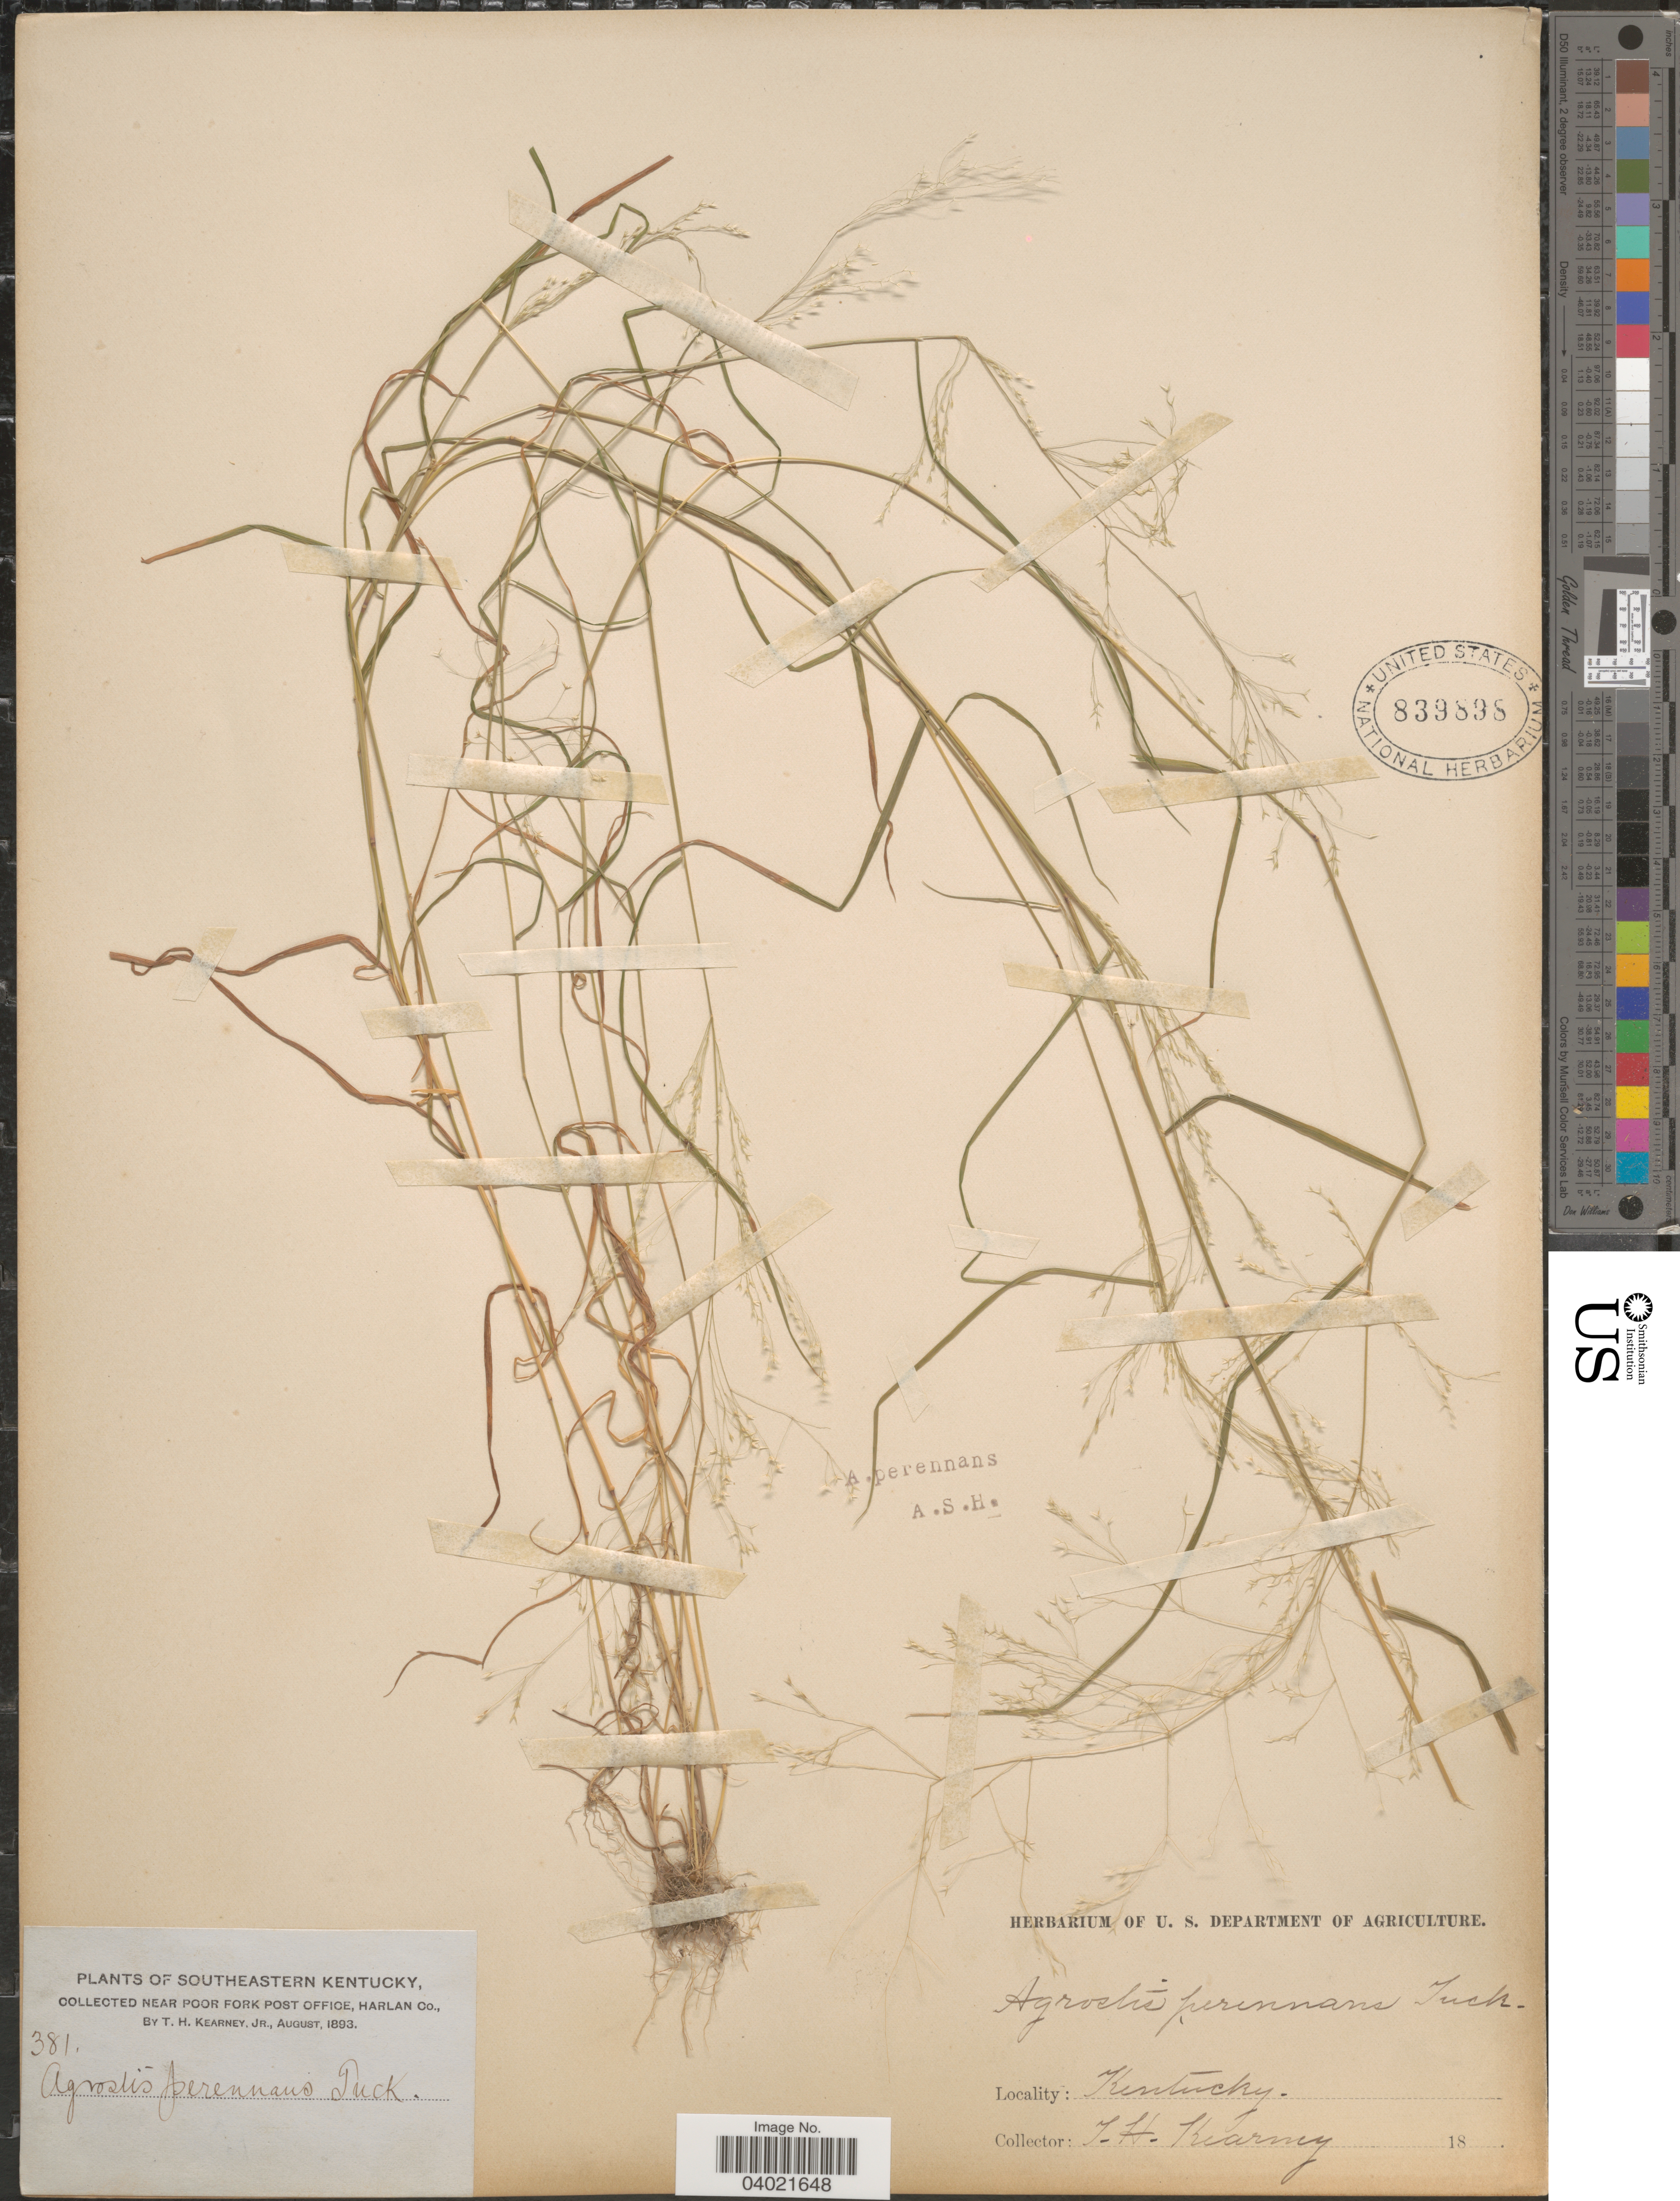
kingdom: Plantae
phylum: Tracheophyta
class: Liliopsida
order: Poales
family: Poaceae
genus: Agrostis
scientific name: Agrostis perennans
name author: (Walter) Tuck.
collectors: T. H. Kearney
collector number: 381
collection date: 1893-08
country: United States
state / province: Kentucky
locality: Southeastern Kentucky. Near Poor Fork Post Office, Harlan Co.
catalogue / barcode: US 839898